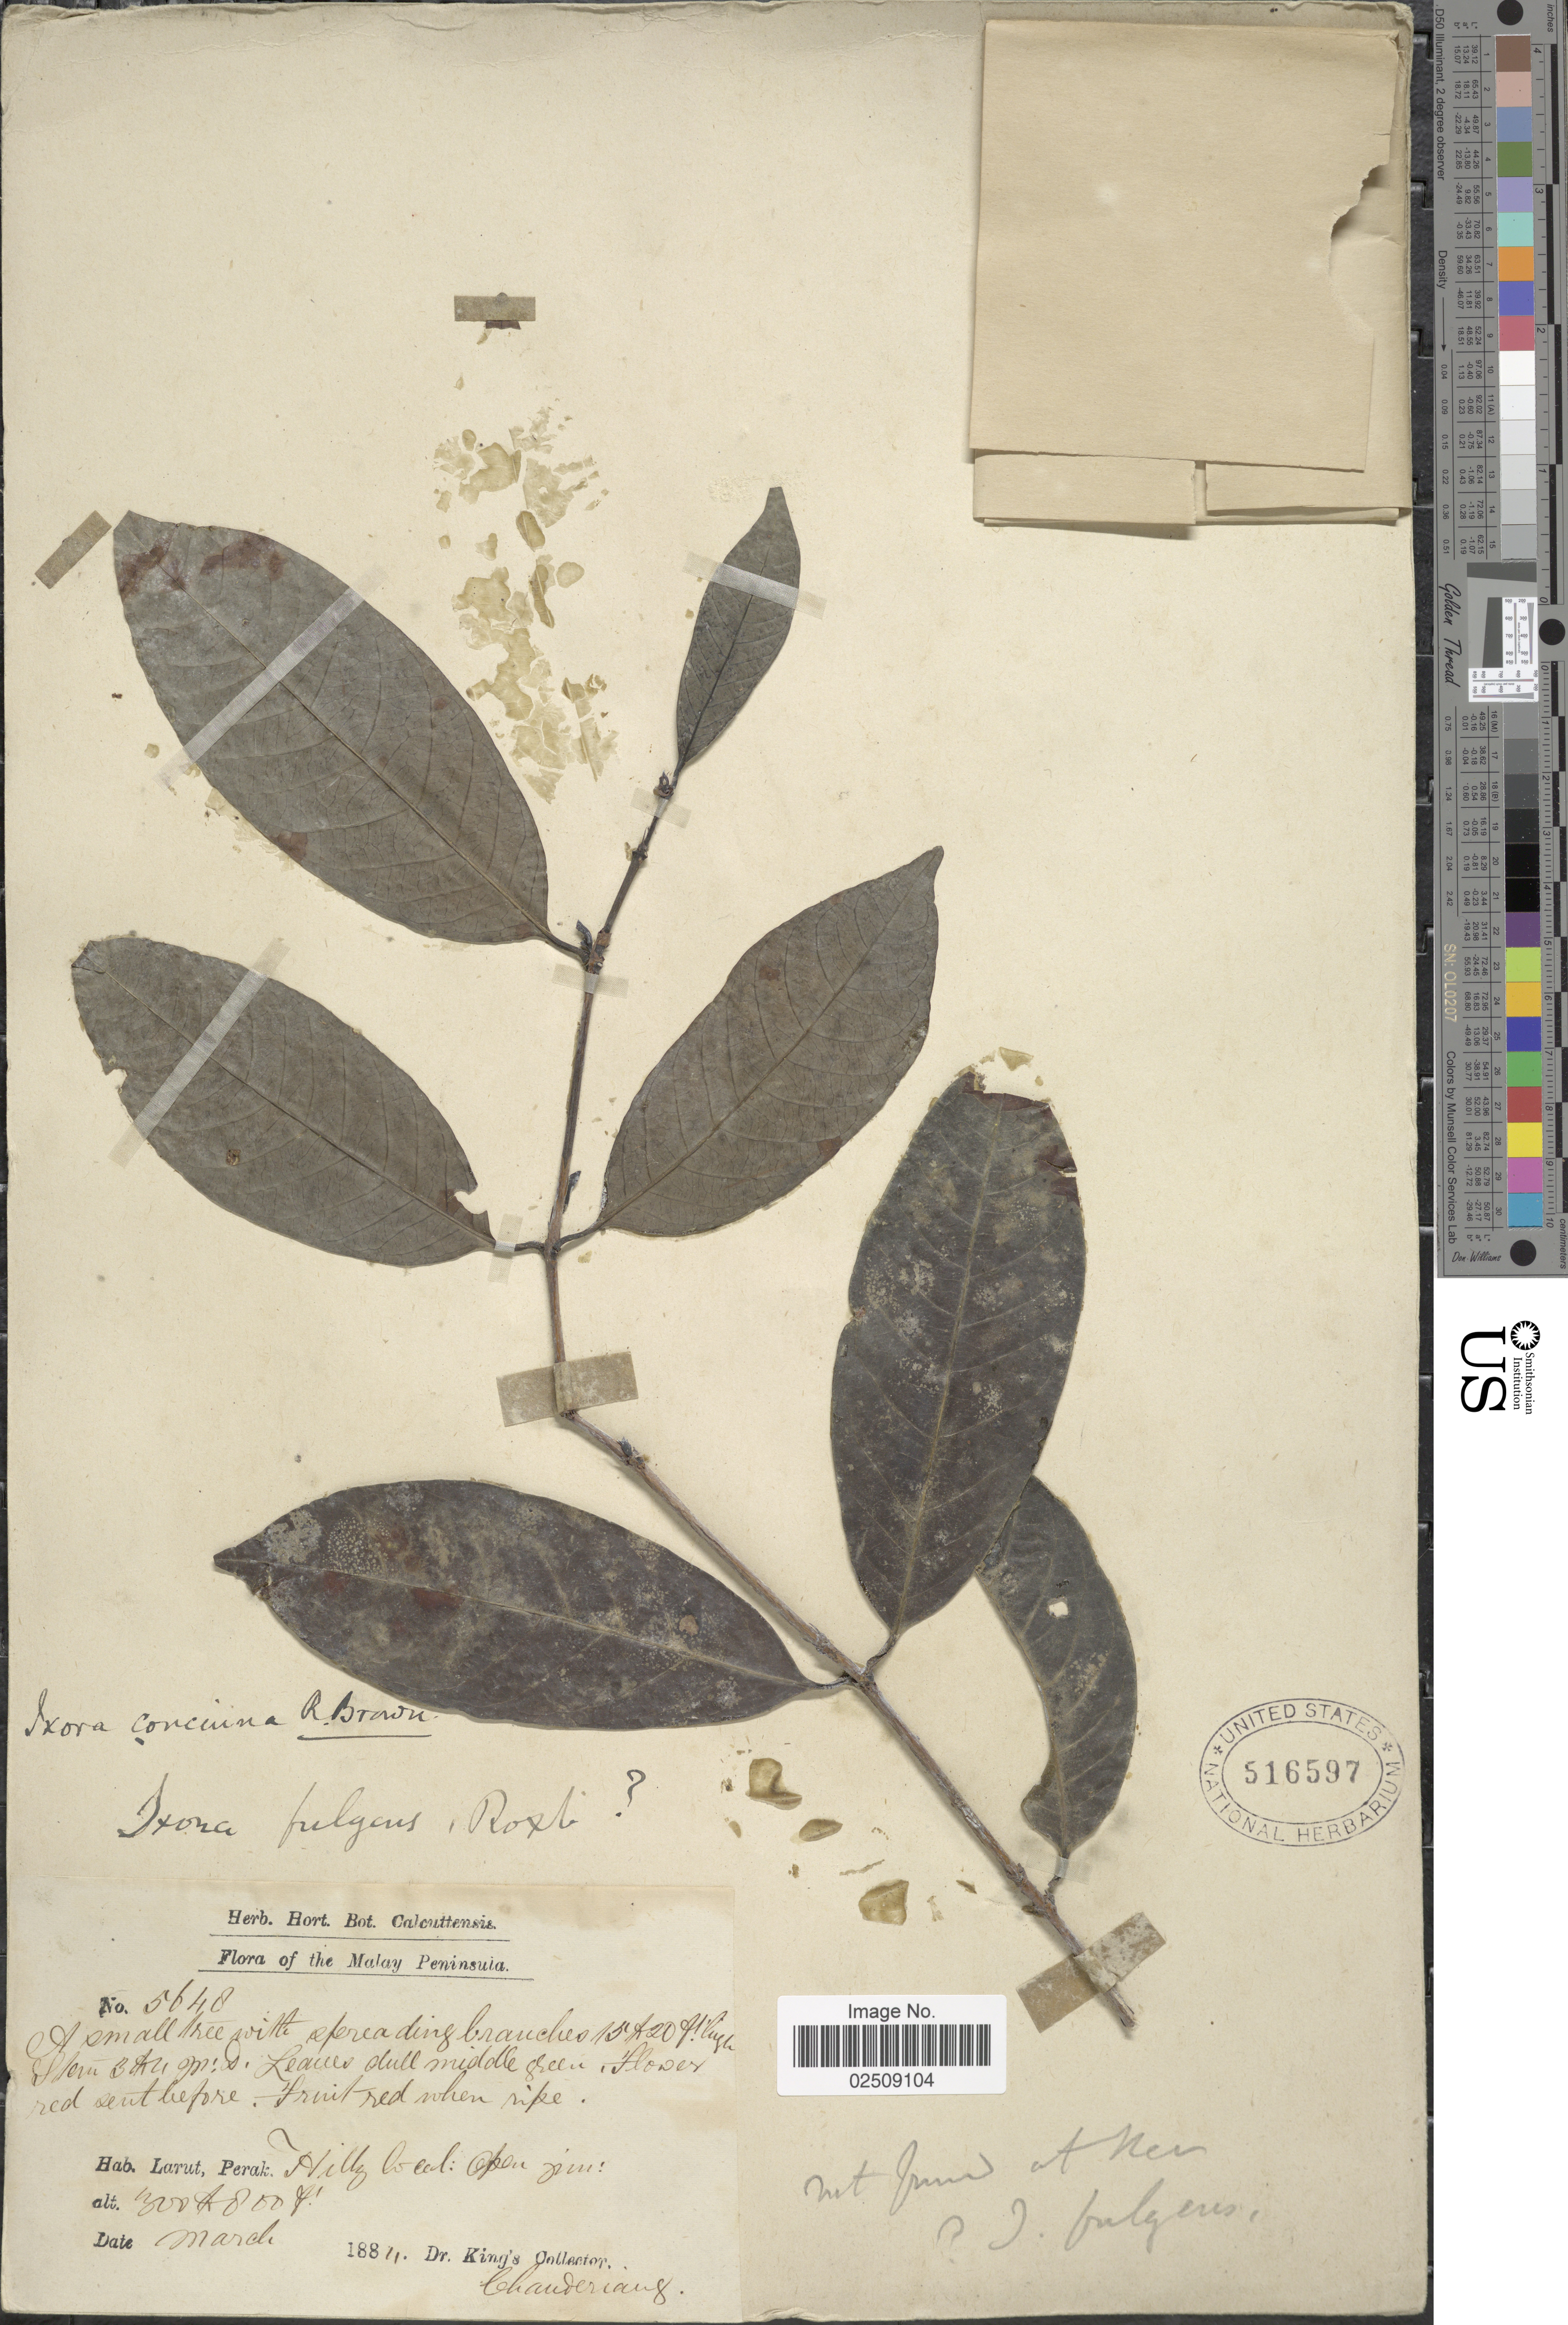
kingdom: Plantae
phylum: Tracheophyta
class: Magnoliopsida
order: Gentianales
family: Rubiaceae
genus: Ixora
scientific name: Ixora concinna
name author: R. Br. ex Hook. f.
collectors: Dr. King's collector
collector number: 5648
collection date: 1884-03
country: Malaysia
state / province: Perak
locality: Malay Peninsula. Larut, Perak. Hills local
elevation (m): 91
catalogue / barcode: US 516597